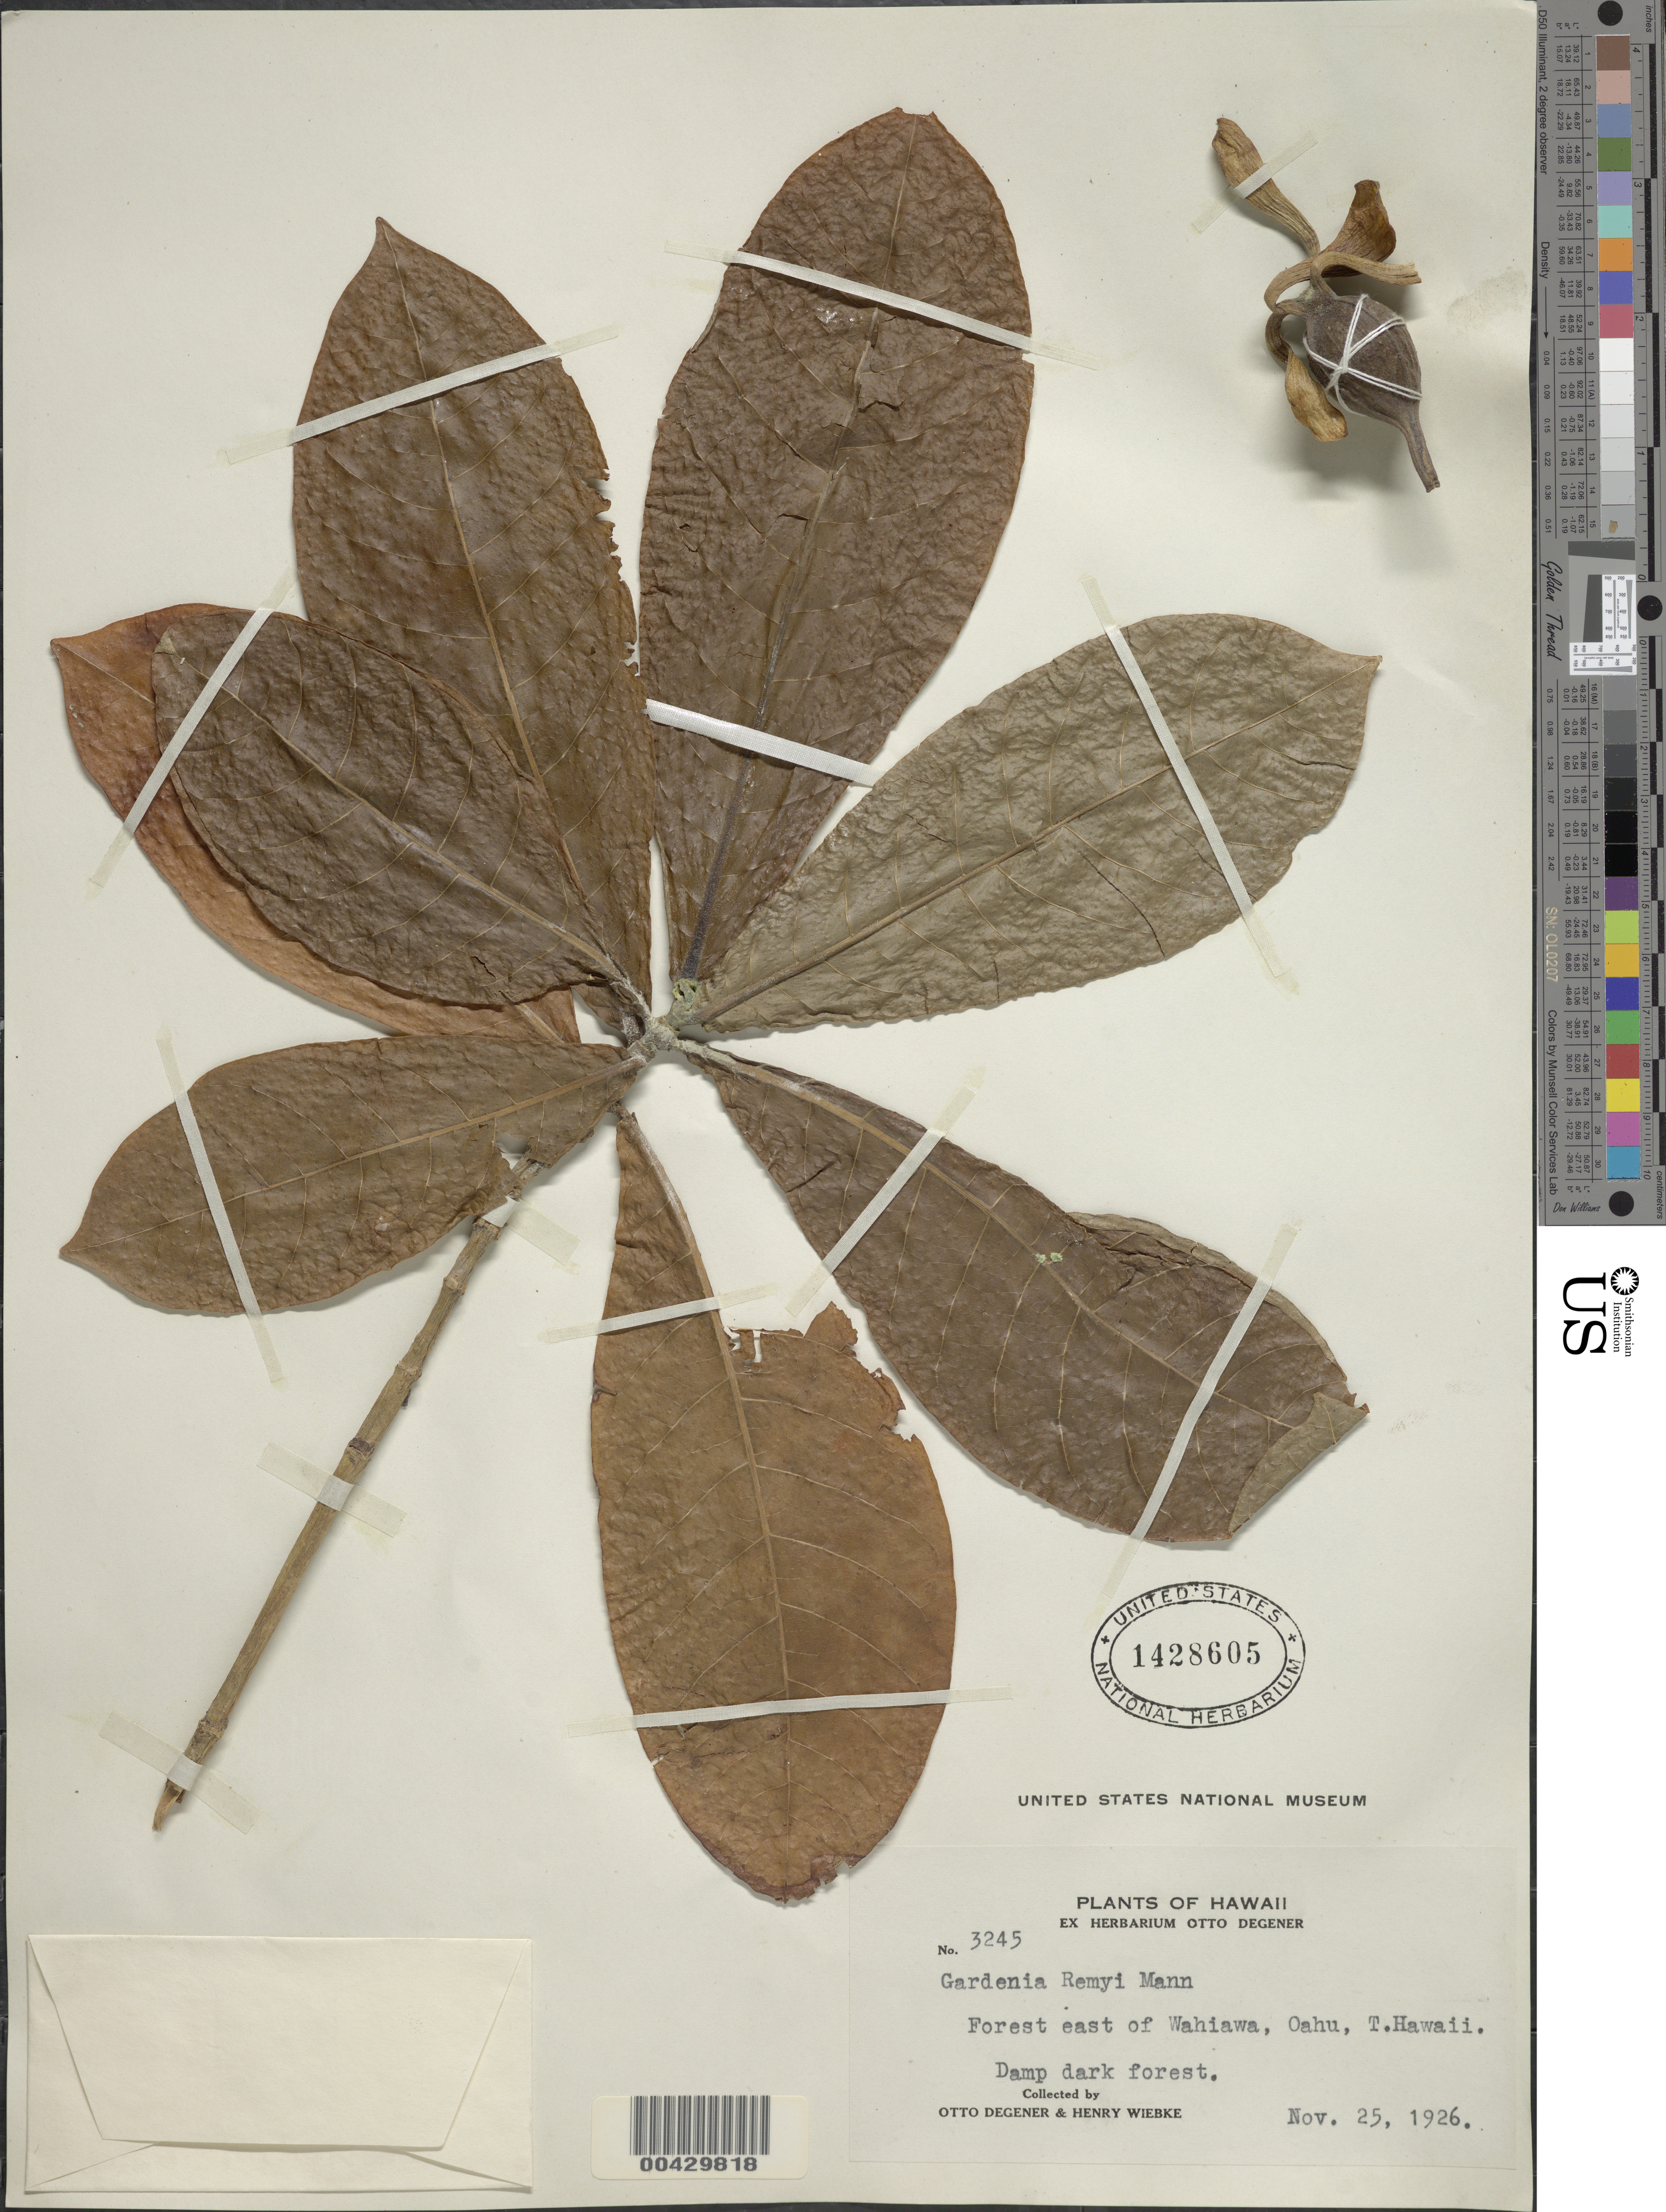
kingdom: Plantae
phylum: Tracheophyta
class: Magnoliopsida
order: Gentianales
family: Rubiaceae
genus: Gardenia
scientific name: Gardenia remyi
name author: H. Mann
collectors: O. Degener & H. Wiebke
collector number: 3245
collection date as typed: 25 Nov 1926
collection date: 1926-11-25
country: United States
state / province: Hawaii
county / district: Honolulu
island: Oahu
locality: Forest E of Wahiawa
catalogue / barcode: US 1428605